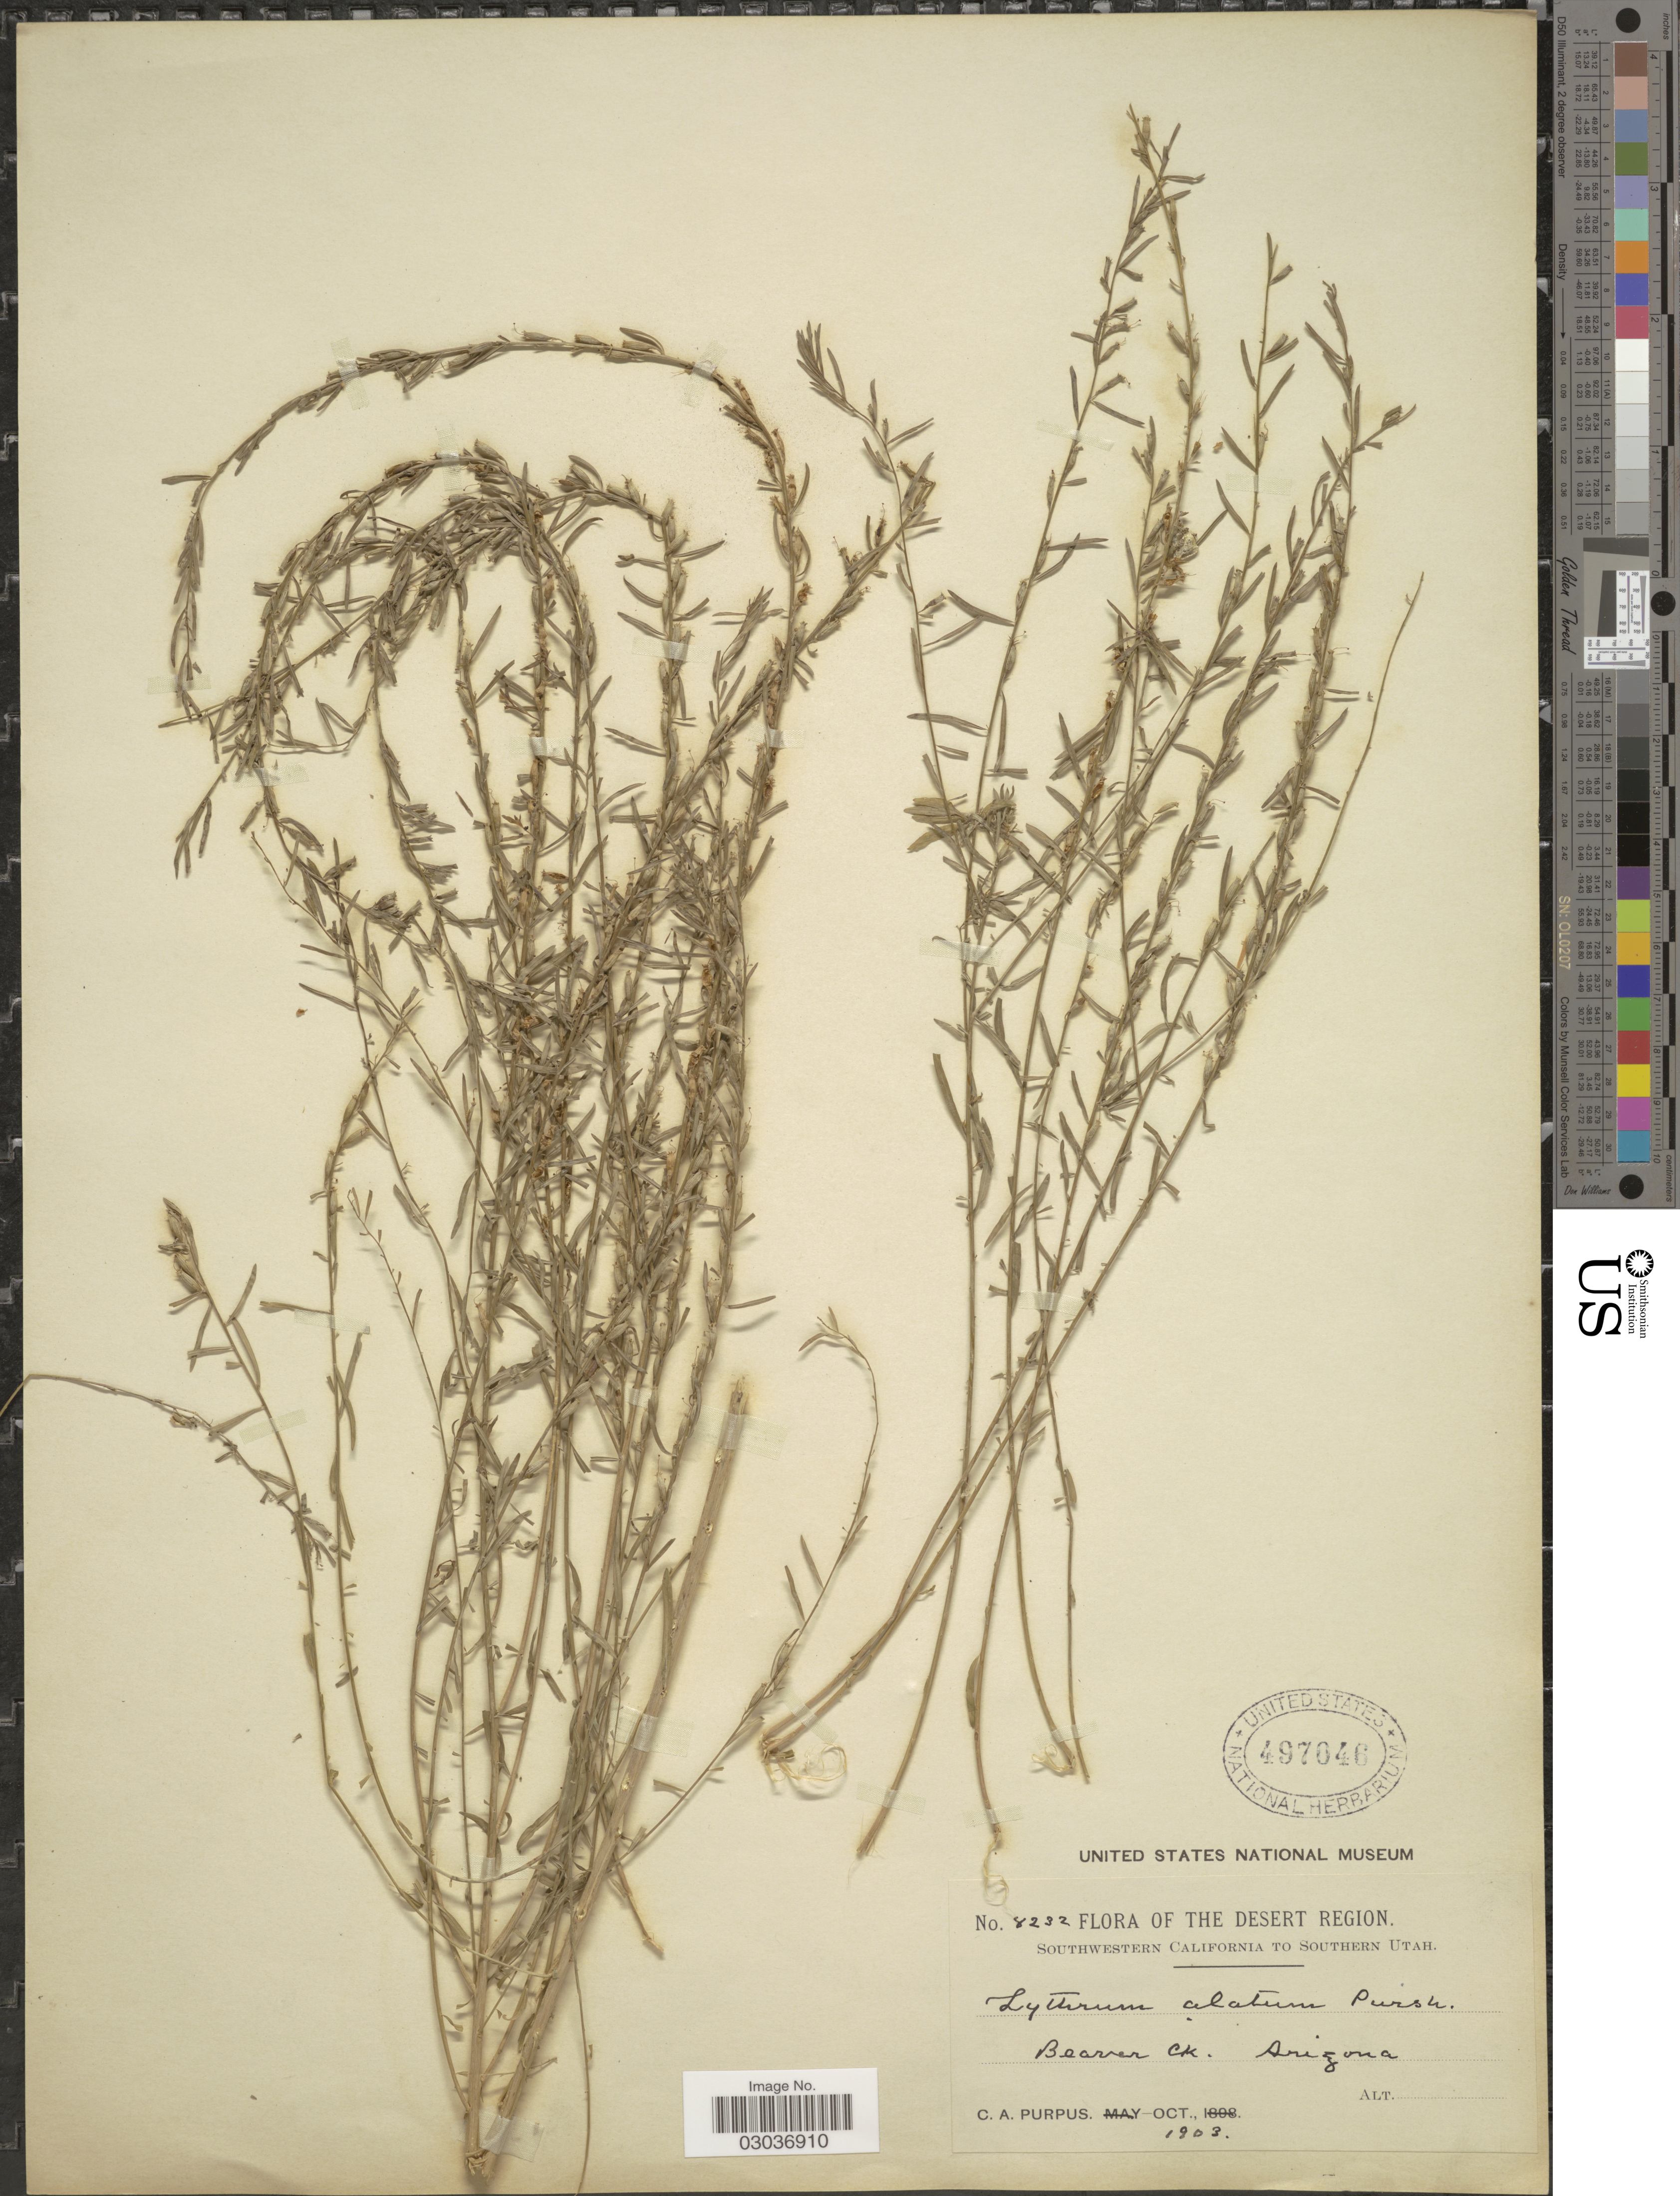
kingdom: Plantae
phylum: Tracheophyta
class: Magnoliopsida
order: Myrtales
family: Lythraceae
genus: Lythrum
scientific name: Lythrum californicum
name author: Torr. & A. Gray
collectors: C. A. Purpus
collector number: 8232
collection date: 1903-10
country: United States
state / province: Arizona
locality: The Desert Region, Beaver Ck.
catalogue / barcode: US 497046